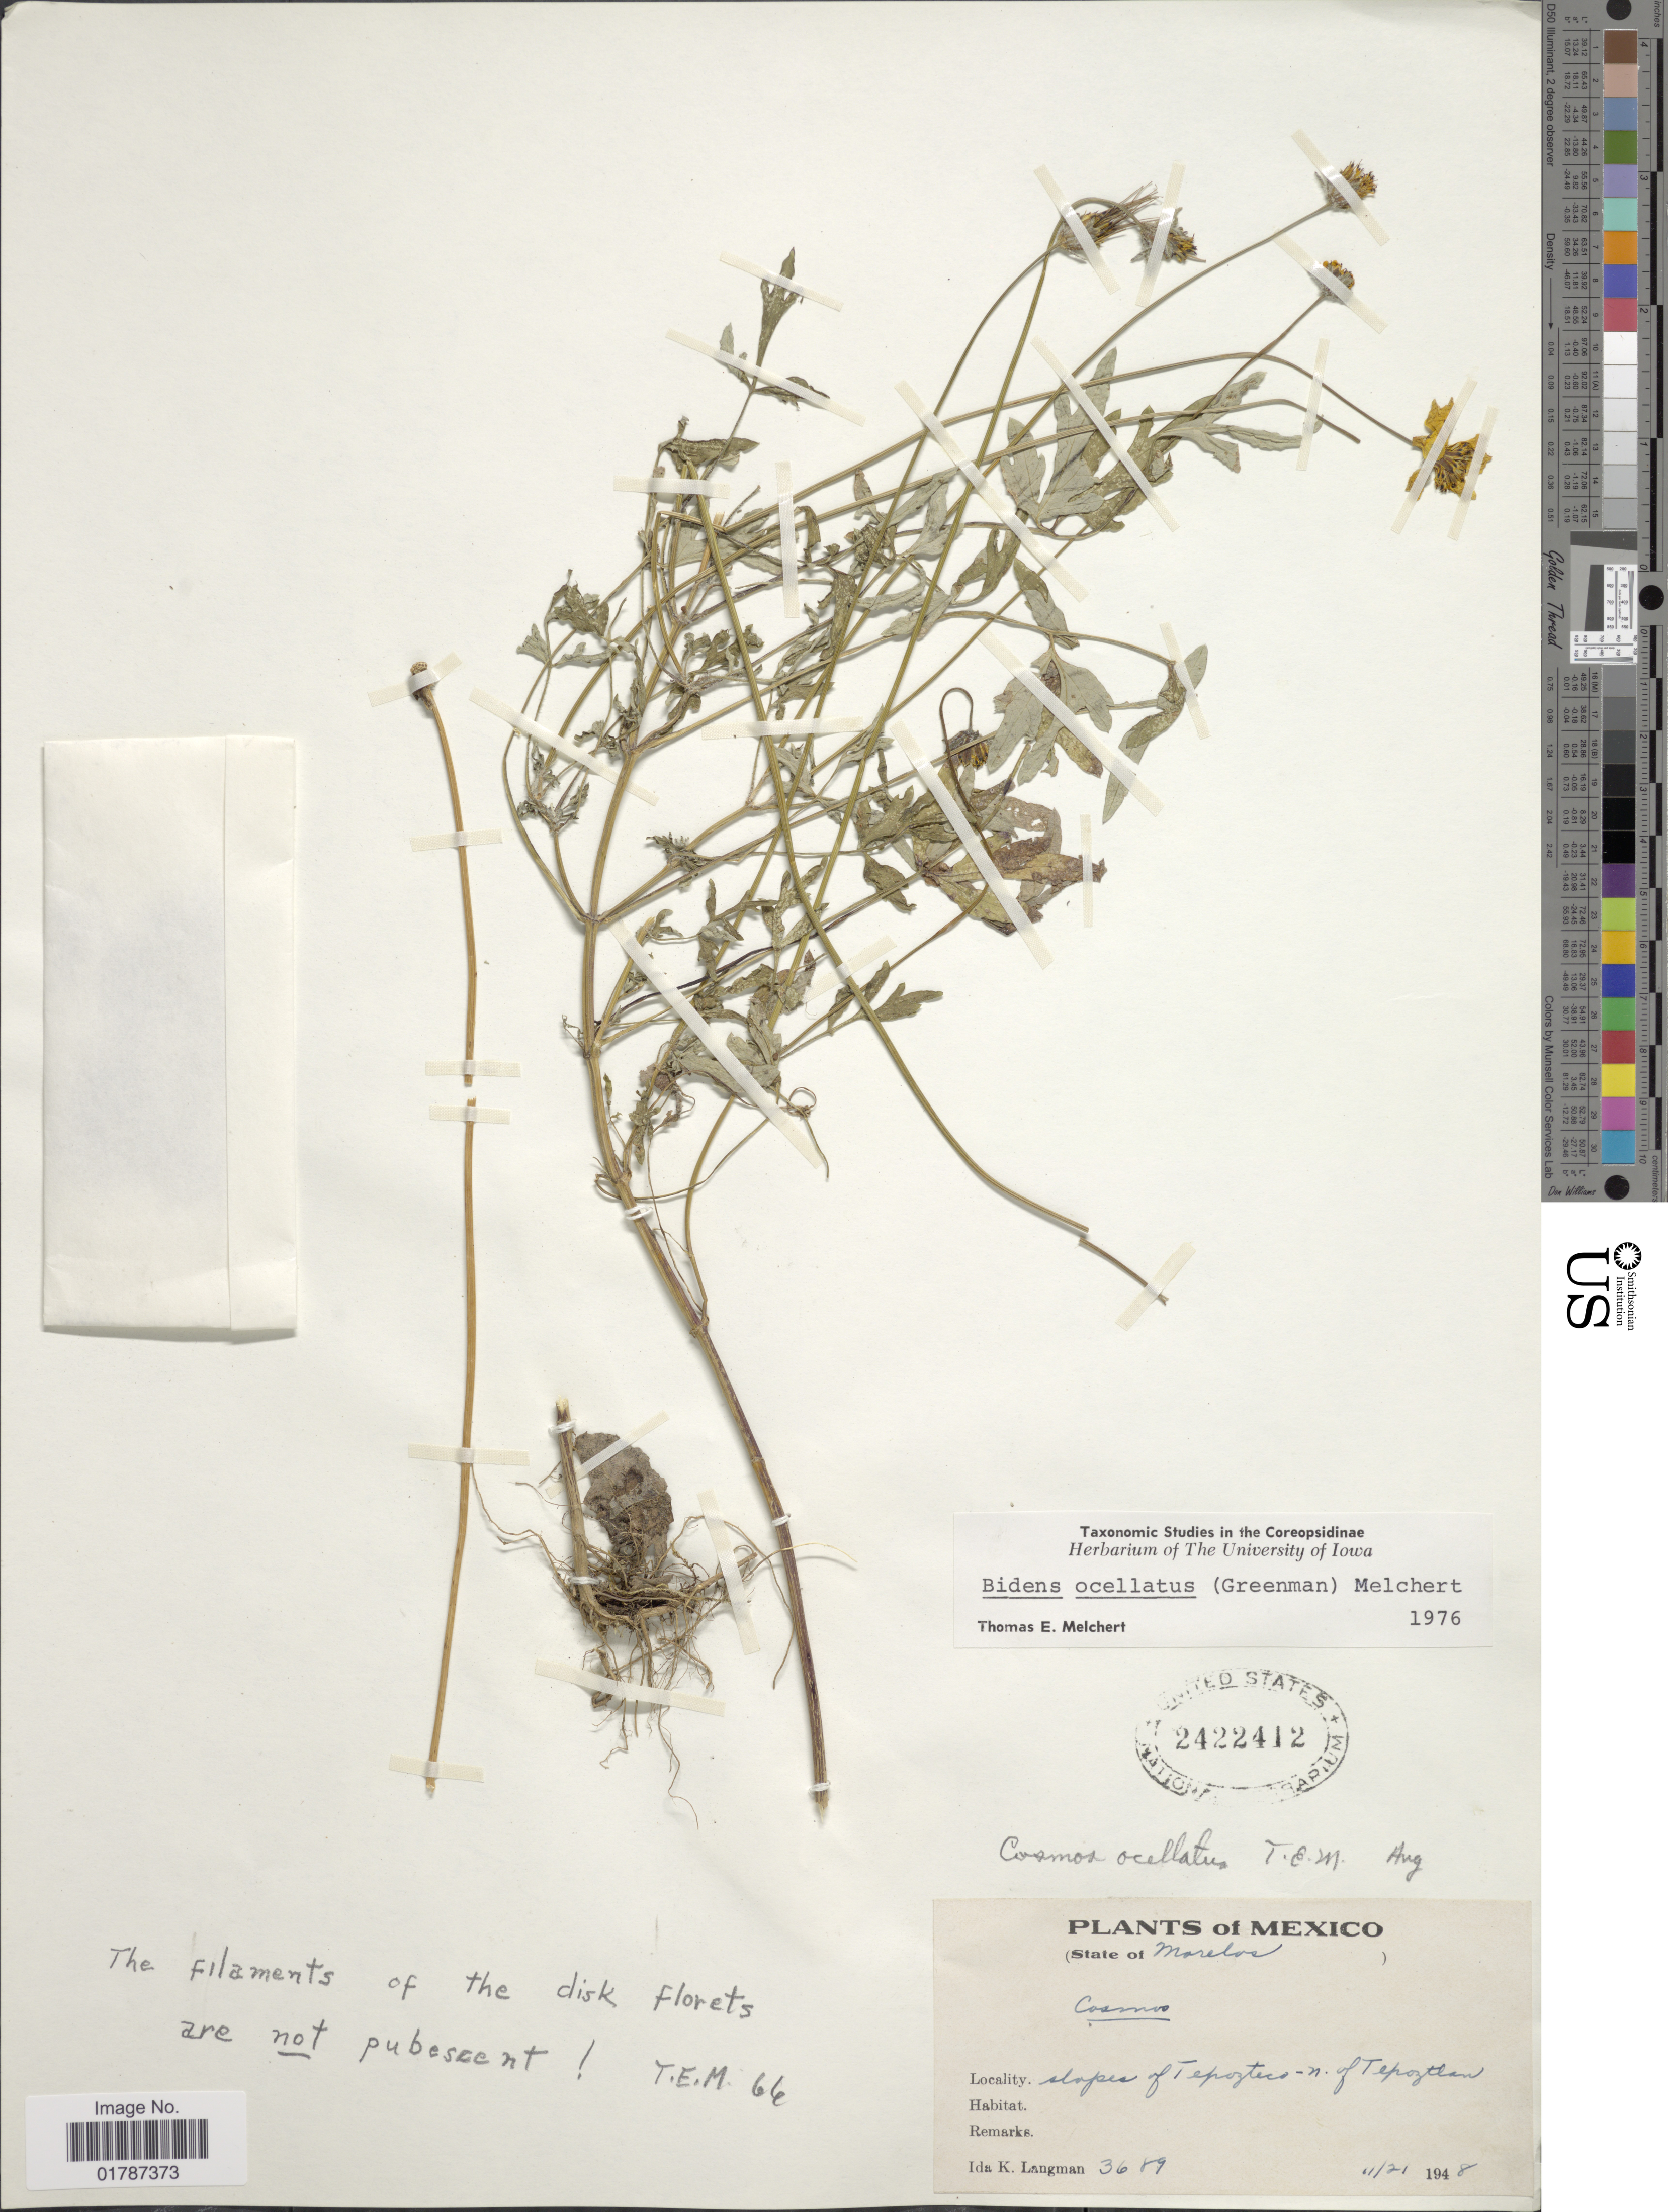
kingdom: Plantae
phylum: Tracheophyta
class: Magnoliopsida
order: Asterales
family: Asteraceae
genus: Bidens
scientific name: Bidens ocellatus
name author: (Greenm.) Melchert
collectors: I. K. Langman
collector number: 3689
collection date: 1948-11-21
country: Mexico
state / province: Morelos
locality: State of Morelos, slopes of Tepozteco, n. of Tepoztlan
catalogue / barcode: US 2422412